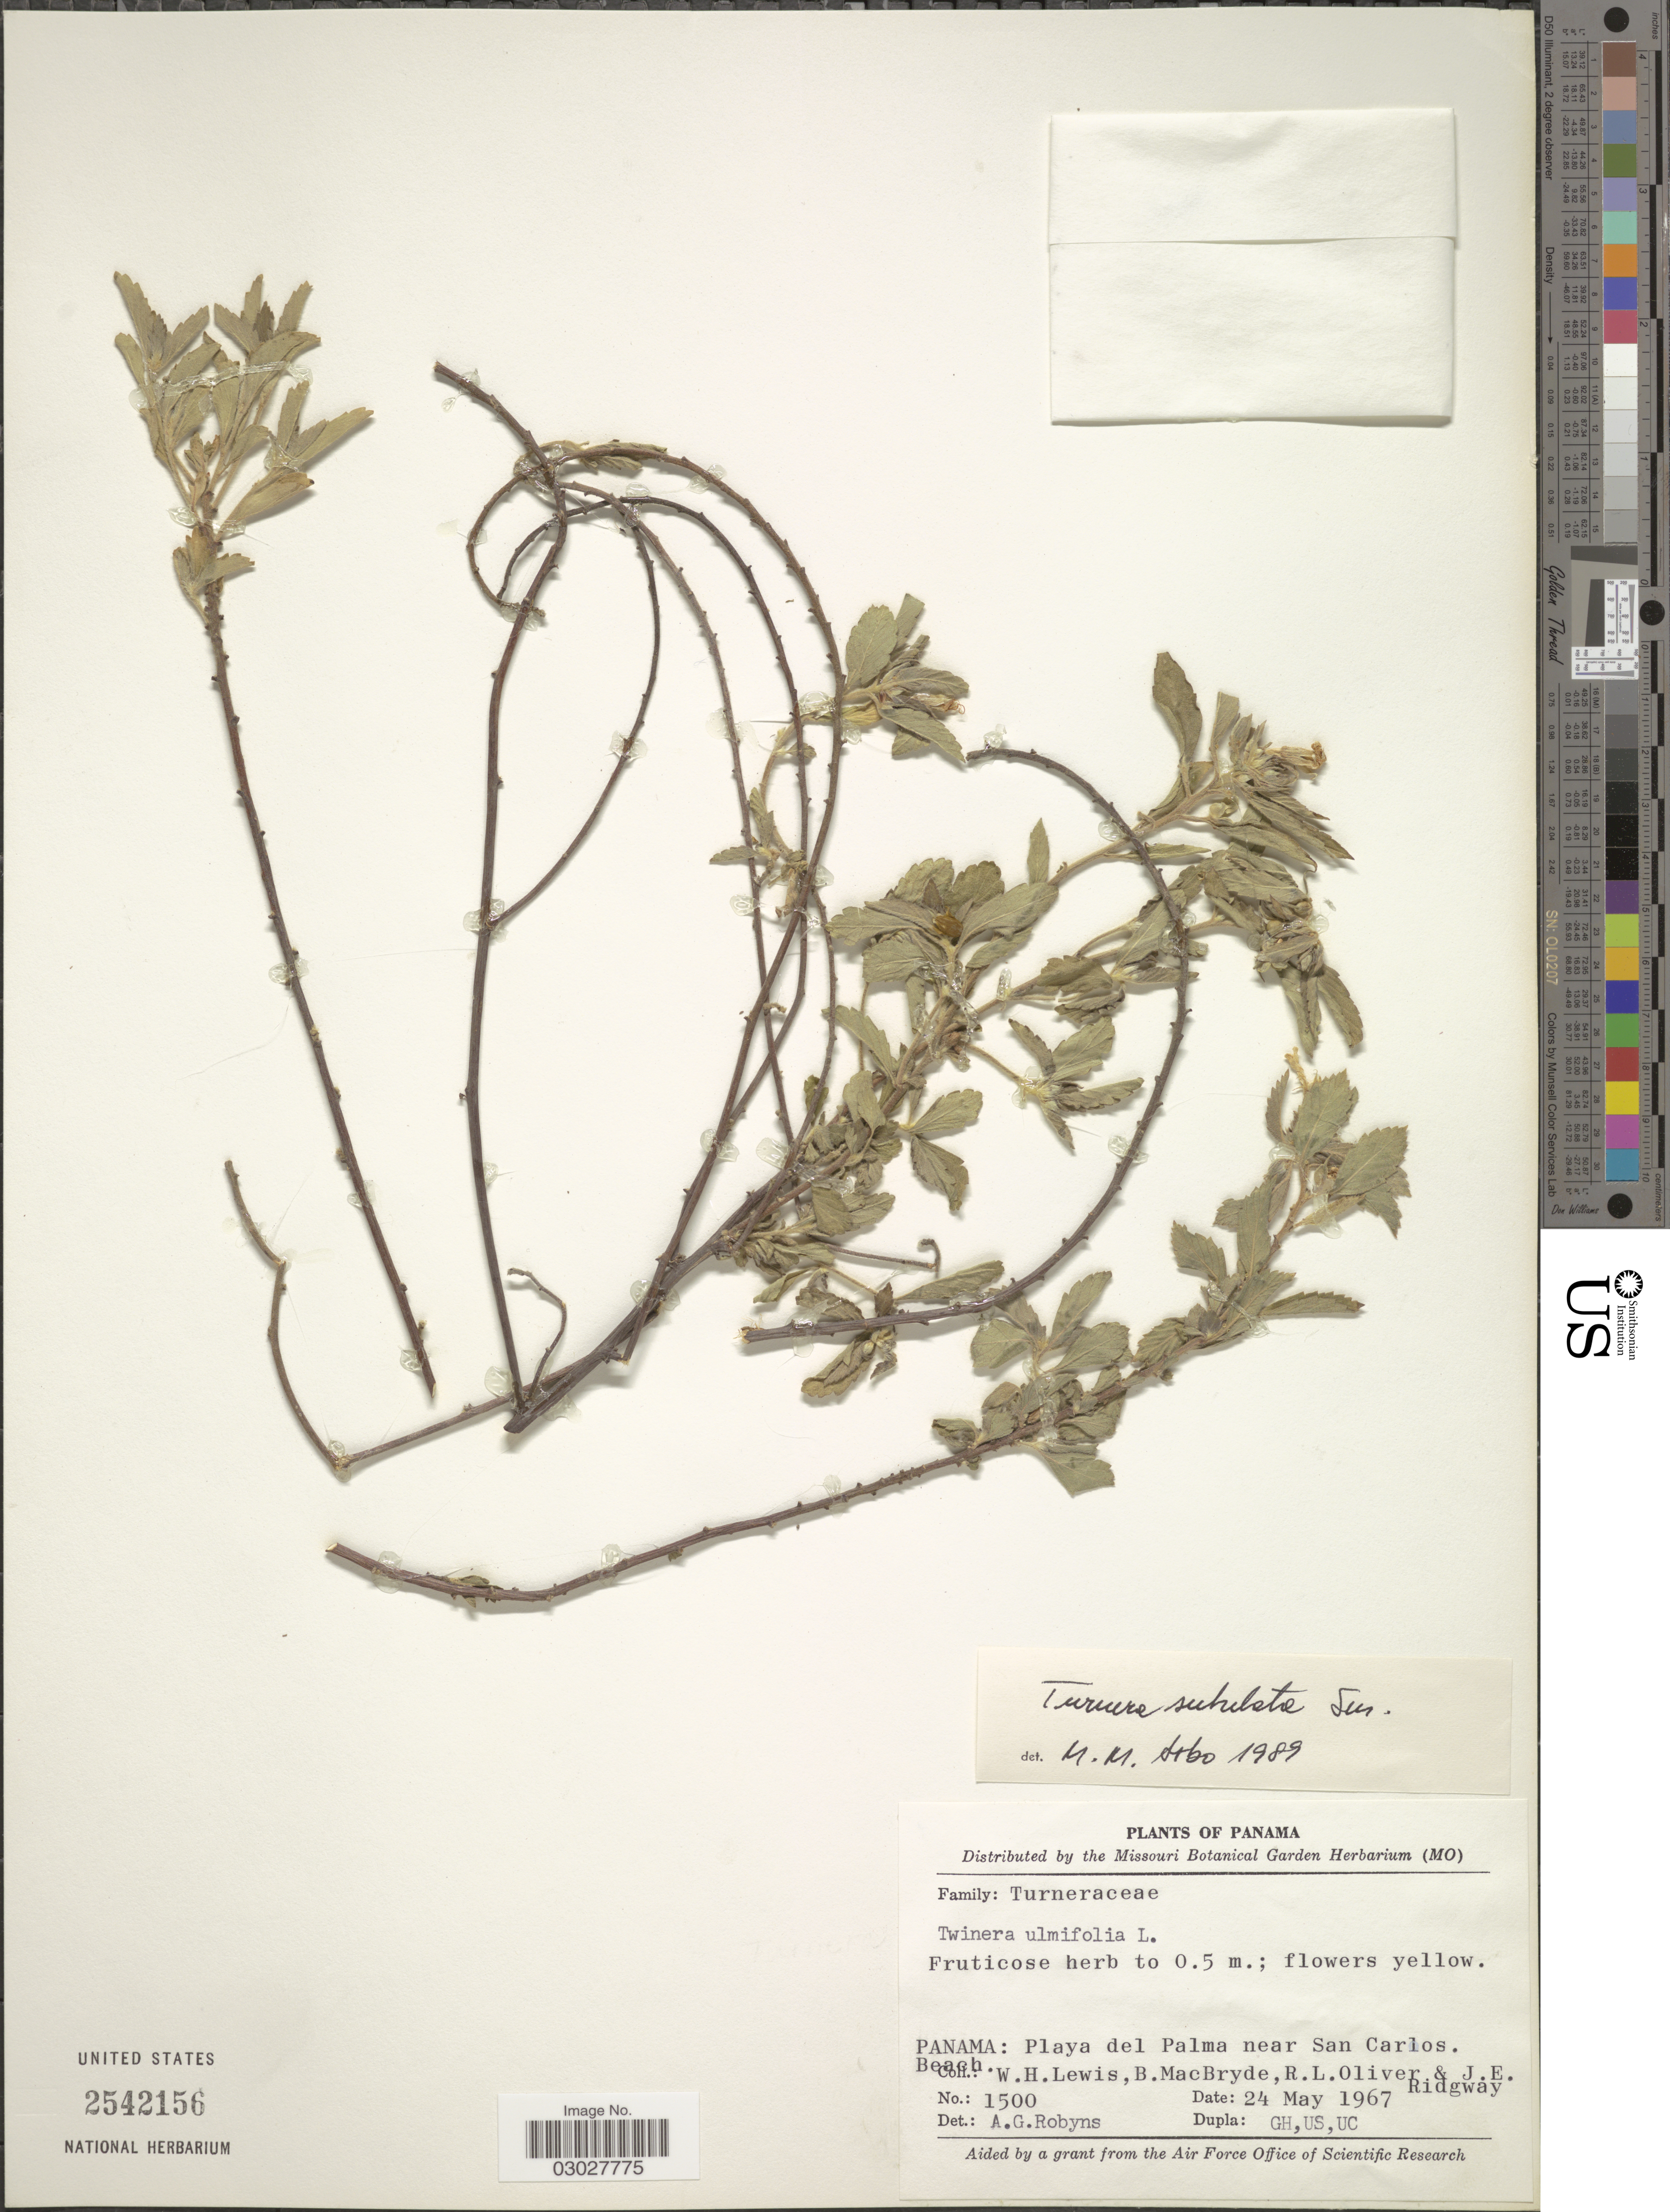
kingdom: Plantae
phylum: Tracheophyta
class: Magnoliopsida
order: Malpighiales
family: Turneraceae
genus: Turnera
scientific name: Turnera subulata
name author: Sm.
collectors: W. H. Lewis, B. MacBryde, R. Oliver & J. Ridgway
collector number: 1500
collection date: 1967-05-24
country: Panama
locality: Panama: Playa del Palma near San Carlos. Beach.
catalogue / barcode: US 2542156